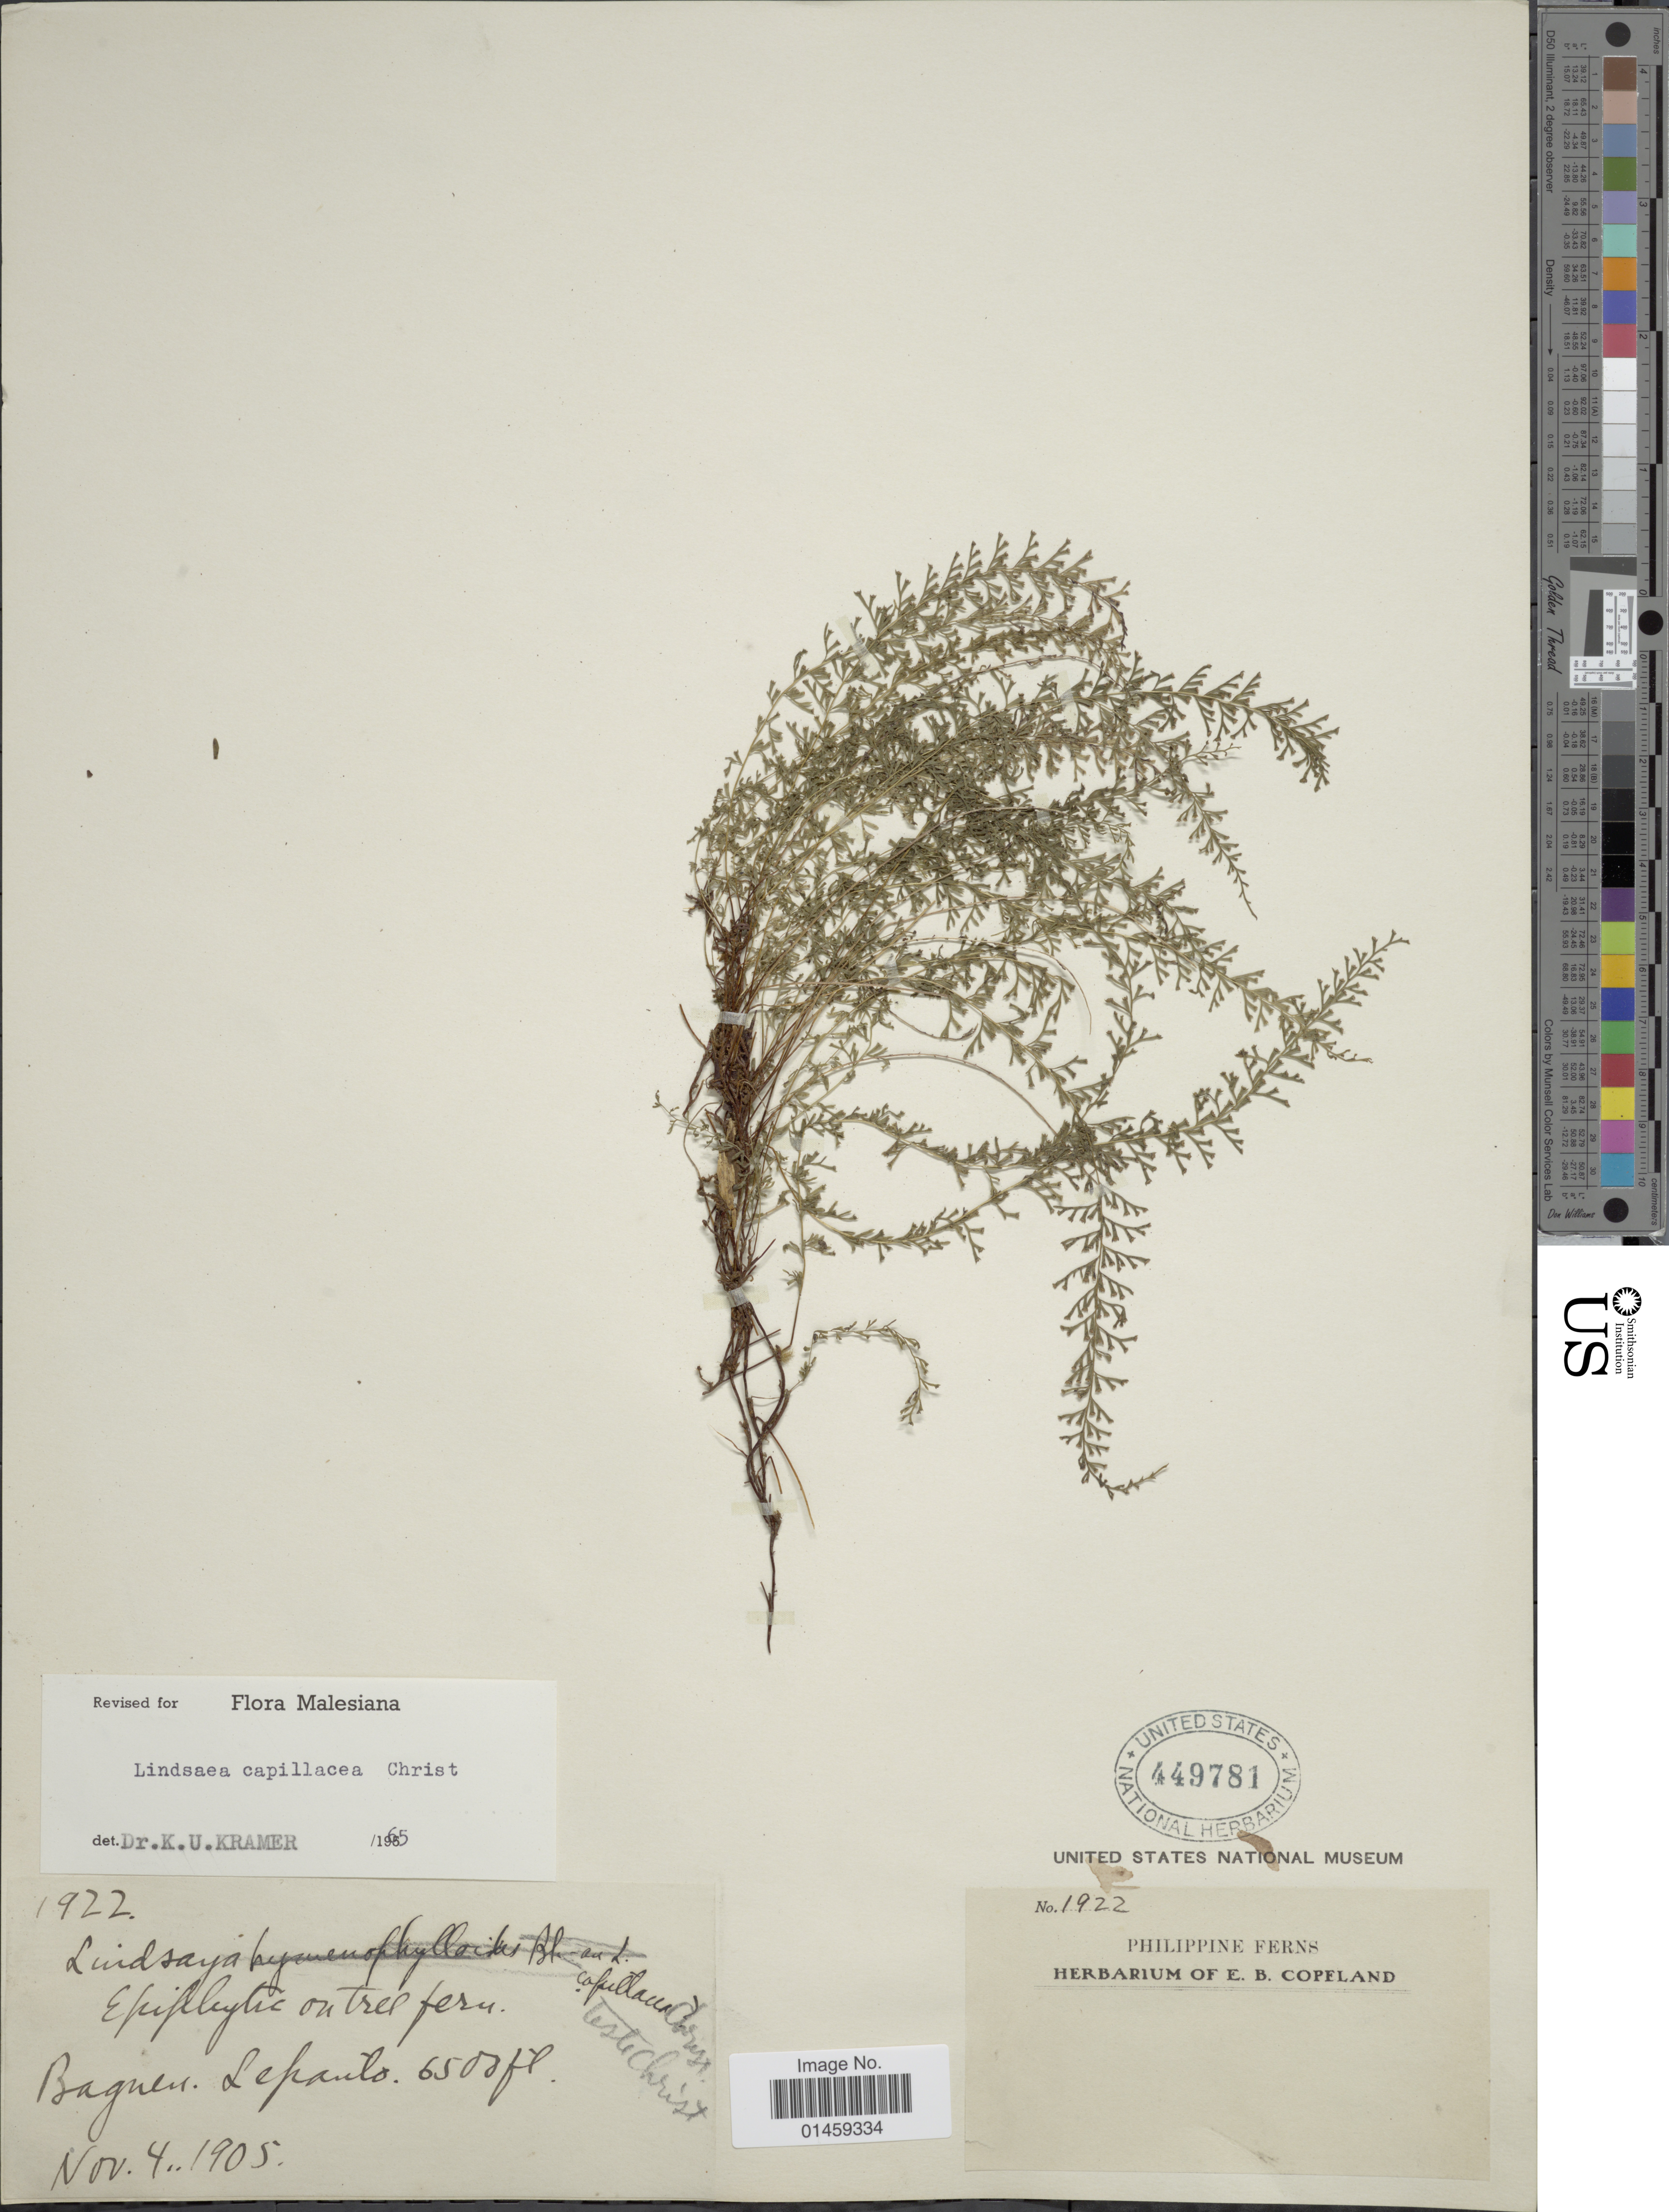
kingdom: Plantae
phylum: Tracheophyta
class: Polypodiopsida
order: Polypodiales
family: Lindsaeaceae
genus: Lindsaea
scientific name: Lindsaea capillacea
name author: Christ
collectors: ex herb. E. B. Copeland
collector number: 1922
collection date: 1905-11-04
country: Philippines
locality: Bagner. Lepaulo.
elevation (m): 1981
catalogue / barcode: US 449781